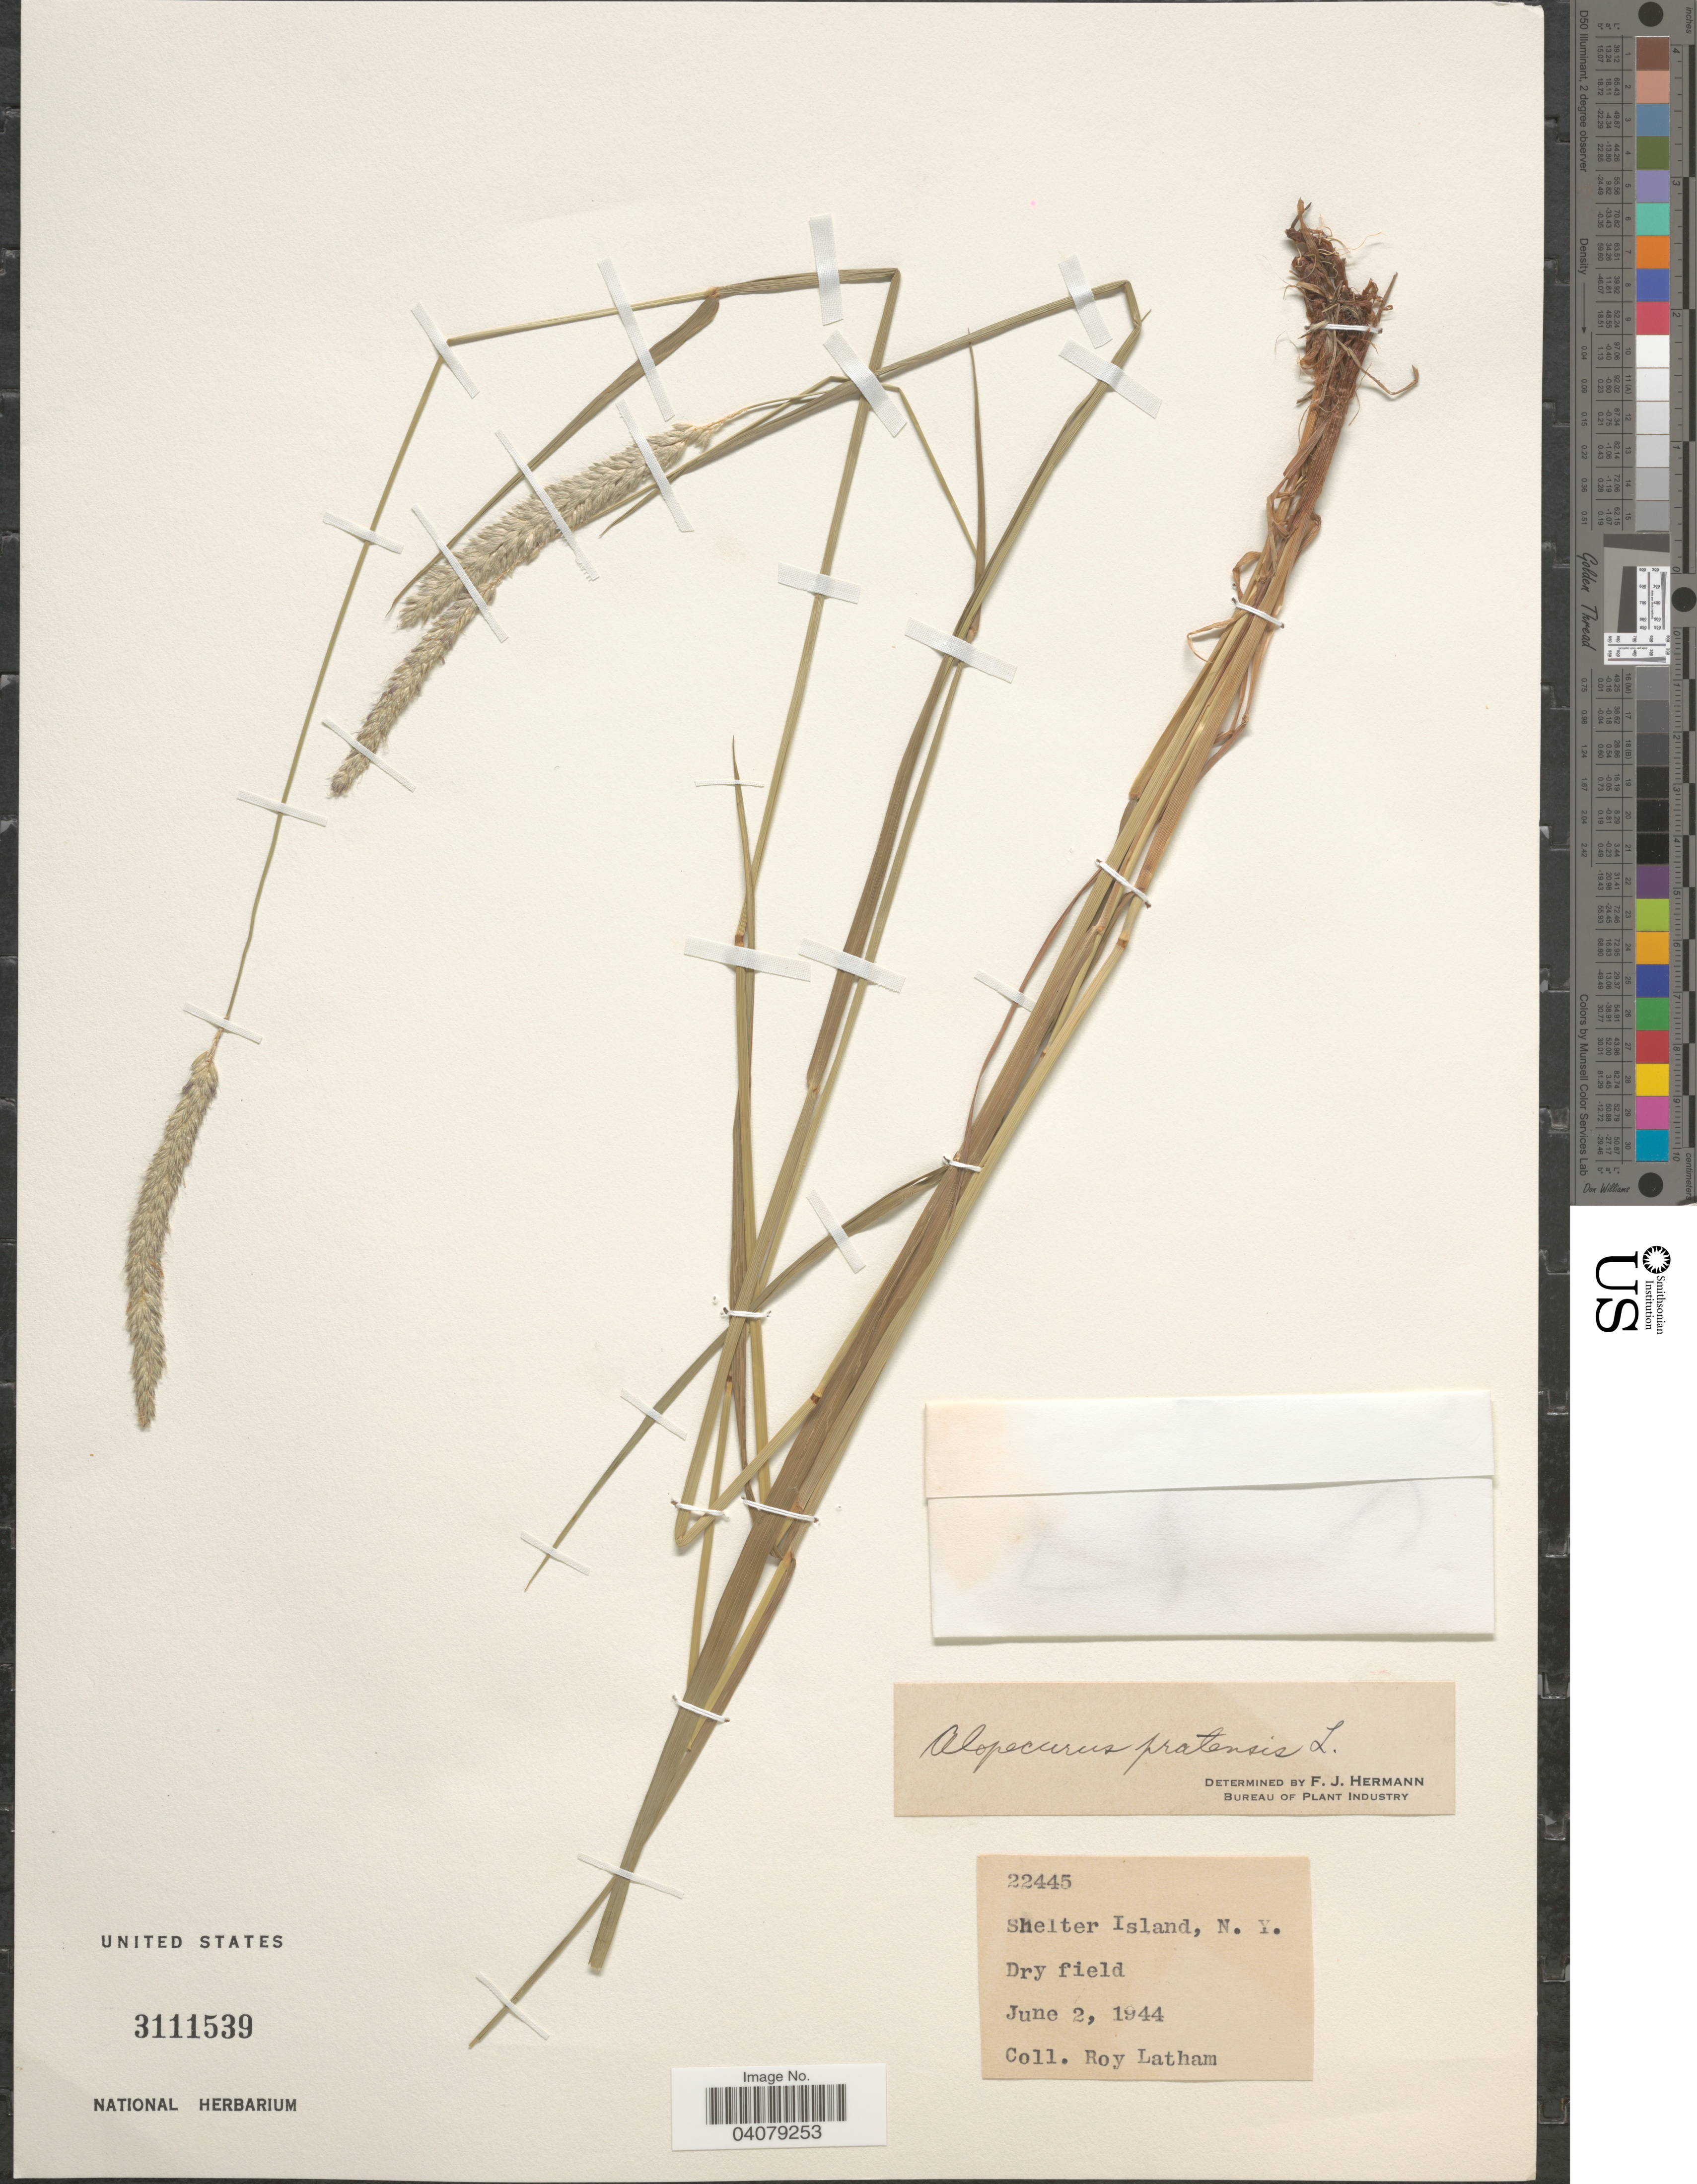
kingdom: Plantae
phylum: Tracheophyta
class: Liliopsida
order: Poales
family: Poaceae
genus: Alopecurus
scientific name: Alopecurus pratensis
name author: L.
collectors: R. Latham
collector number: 22445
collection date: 1944-06-02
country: United States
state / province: New York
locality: Shelter Island.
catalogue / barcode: US 3111539